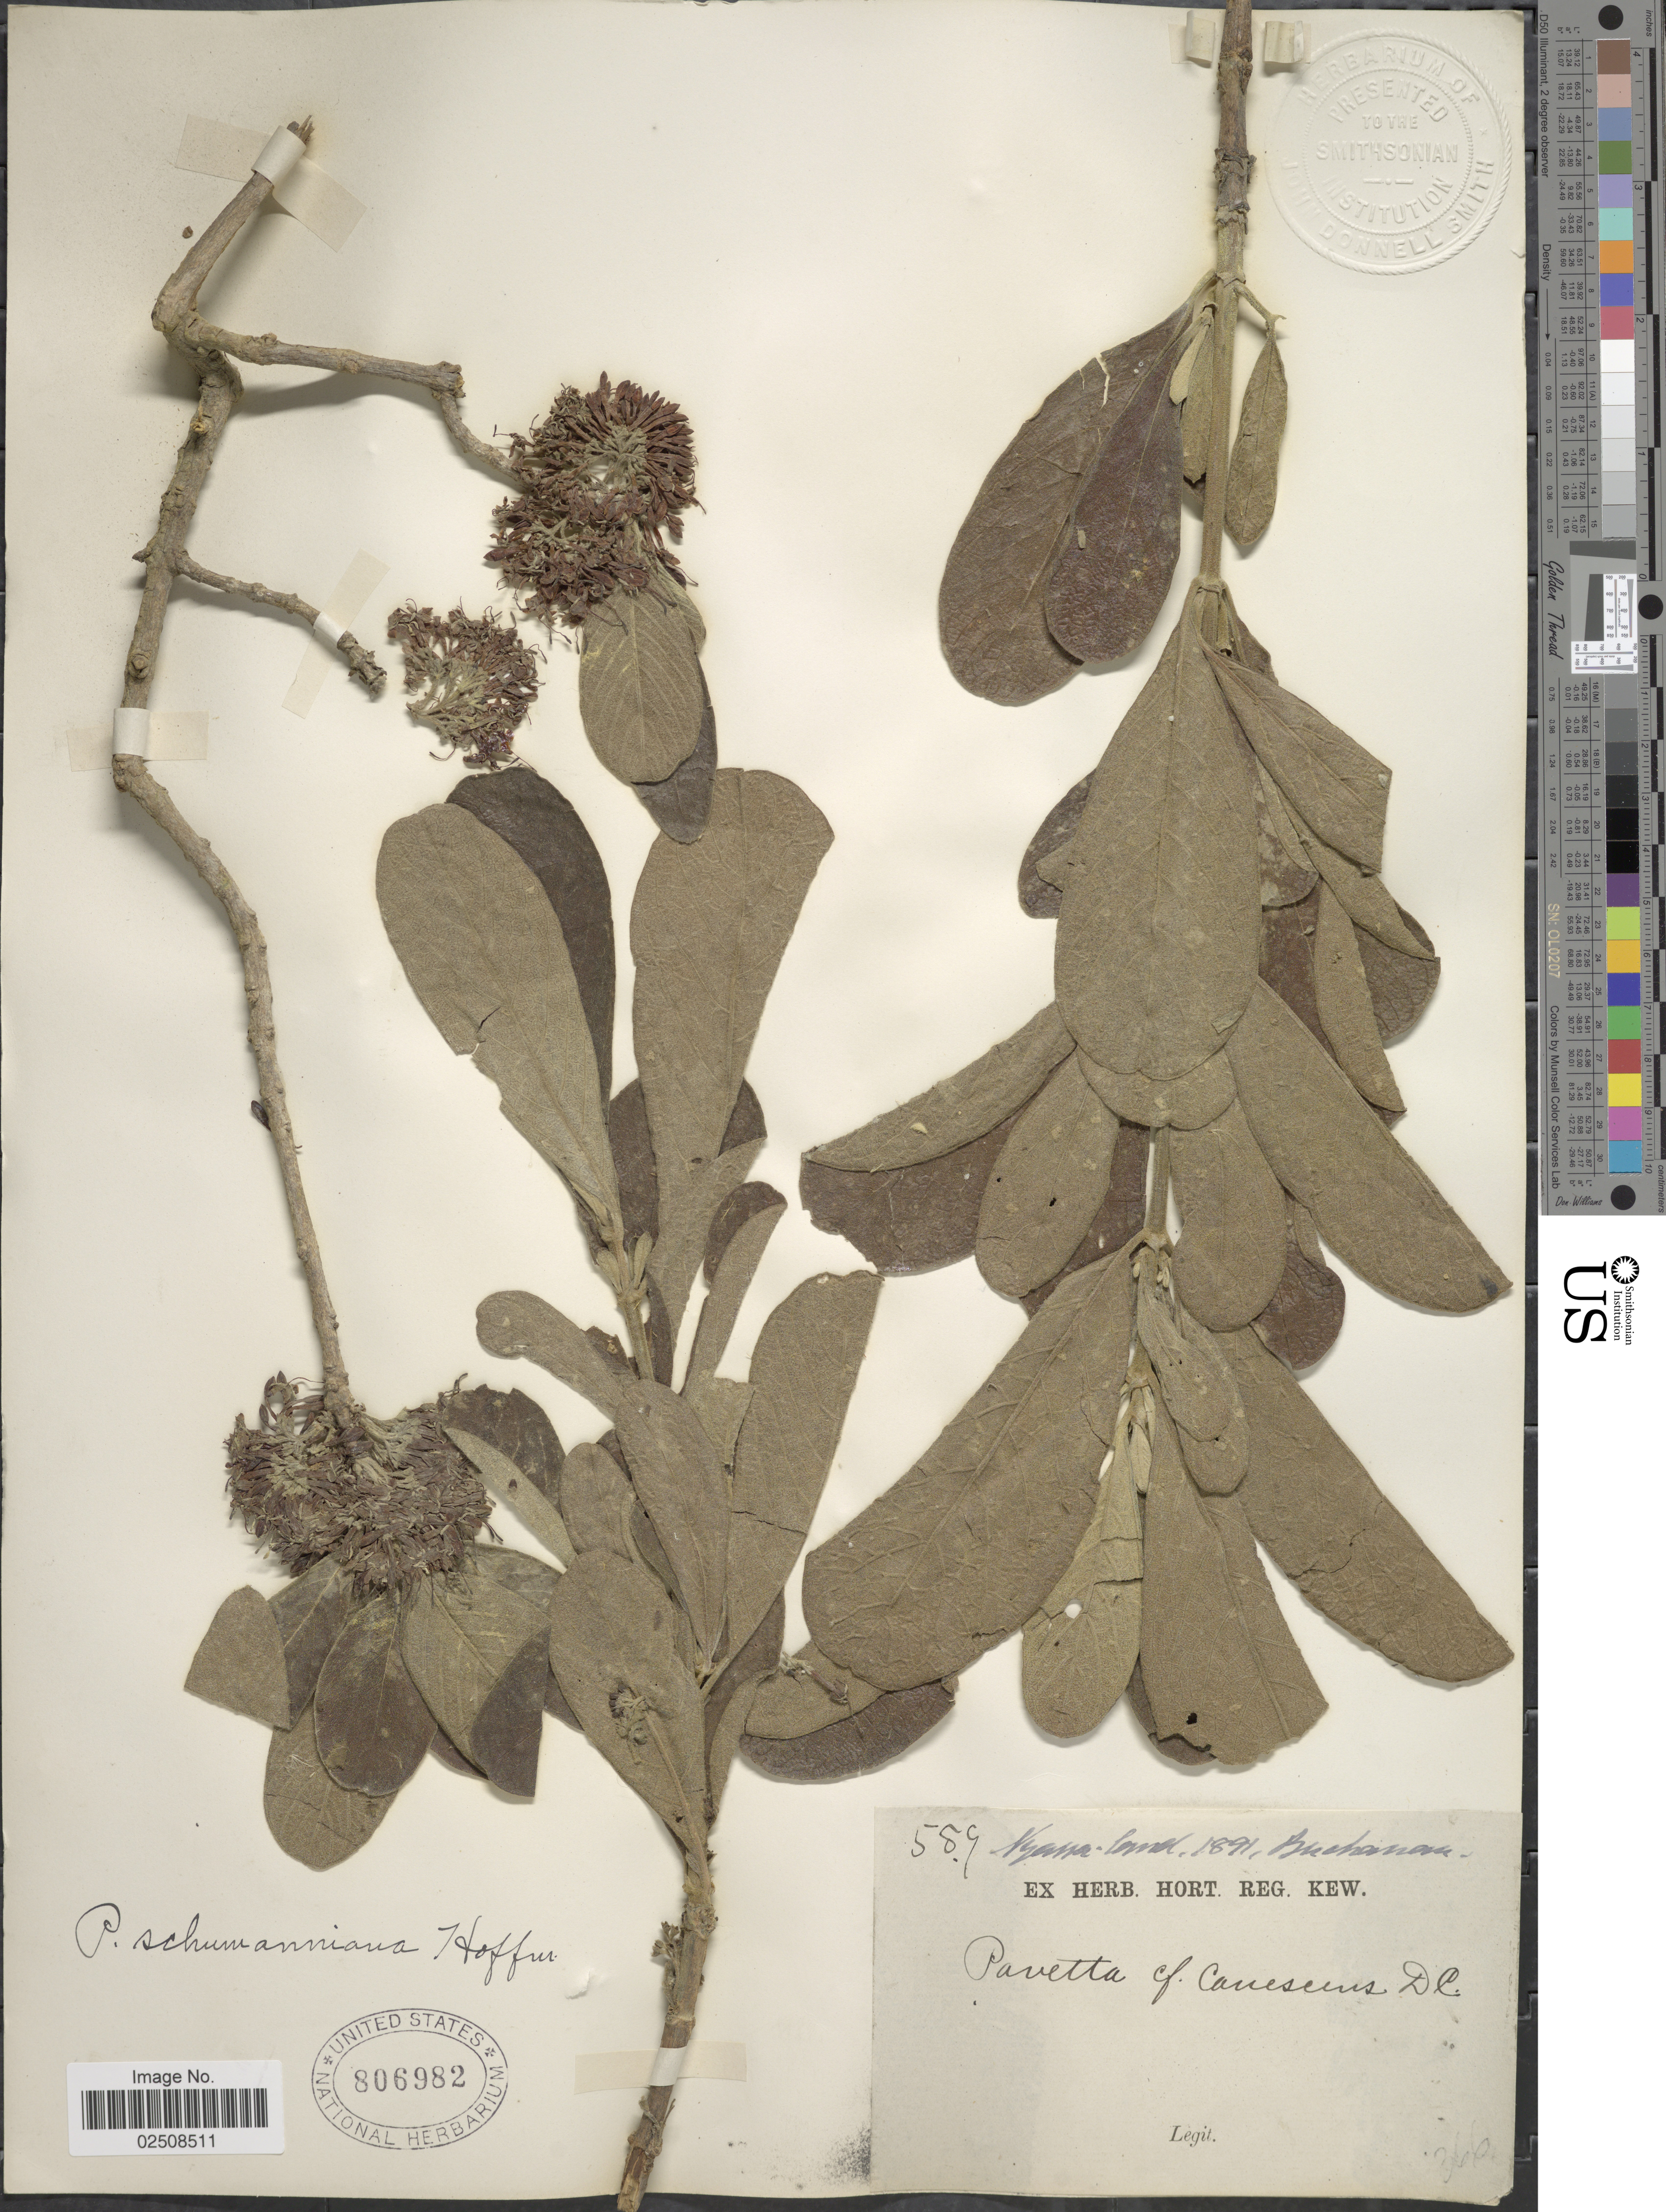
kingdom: Plantae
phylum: Tracheophyta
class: Magnoliopsida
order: Gentianales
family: Rubiaceae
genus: Pavetta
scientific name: Pavetta schumanniana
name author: K. Schum. ex F. Hoffm.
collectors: J. Buchanan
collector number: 589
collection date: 1891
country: Malawi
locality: Nyassa-land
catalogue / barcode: US 806982